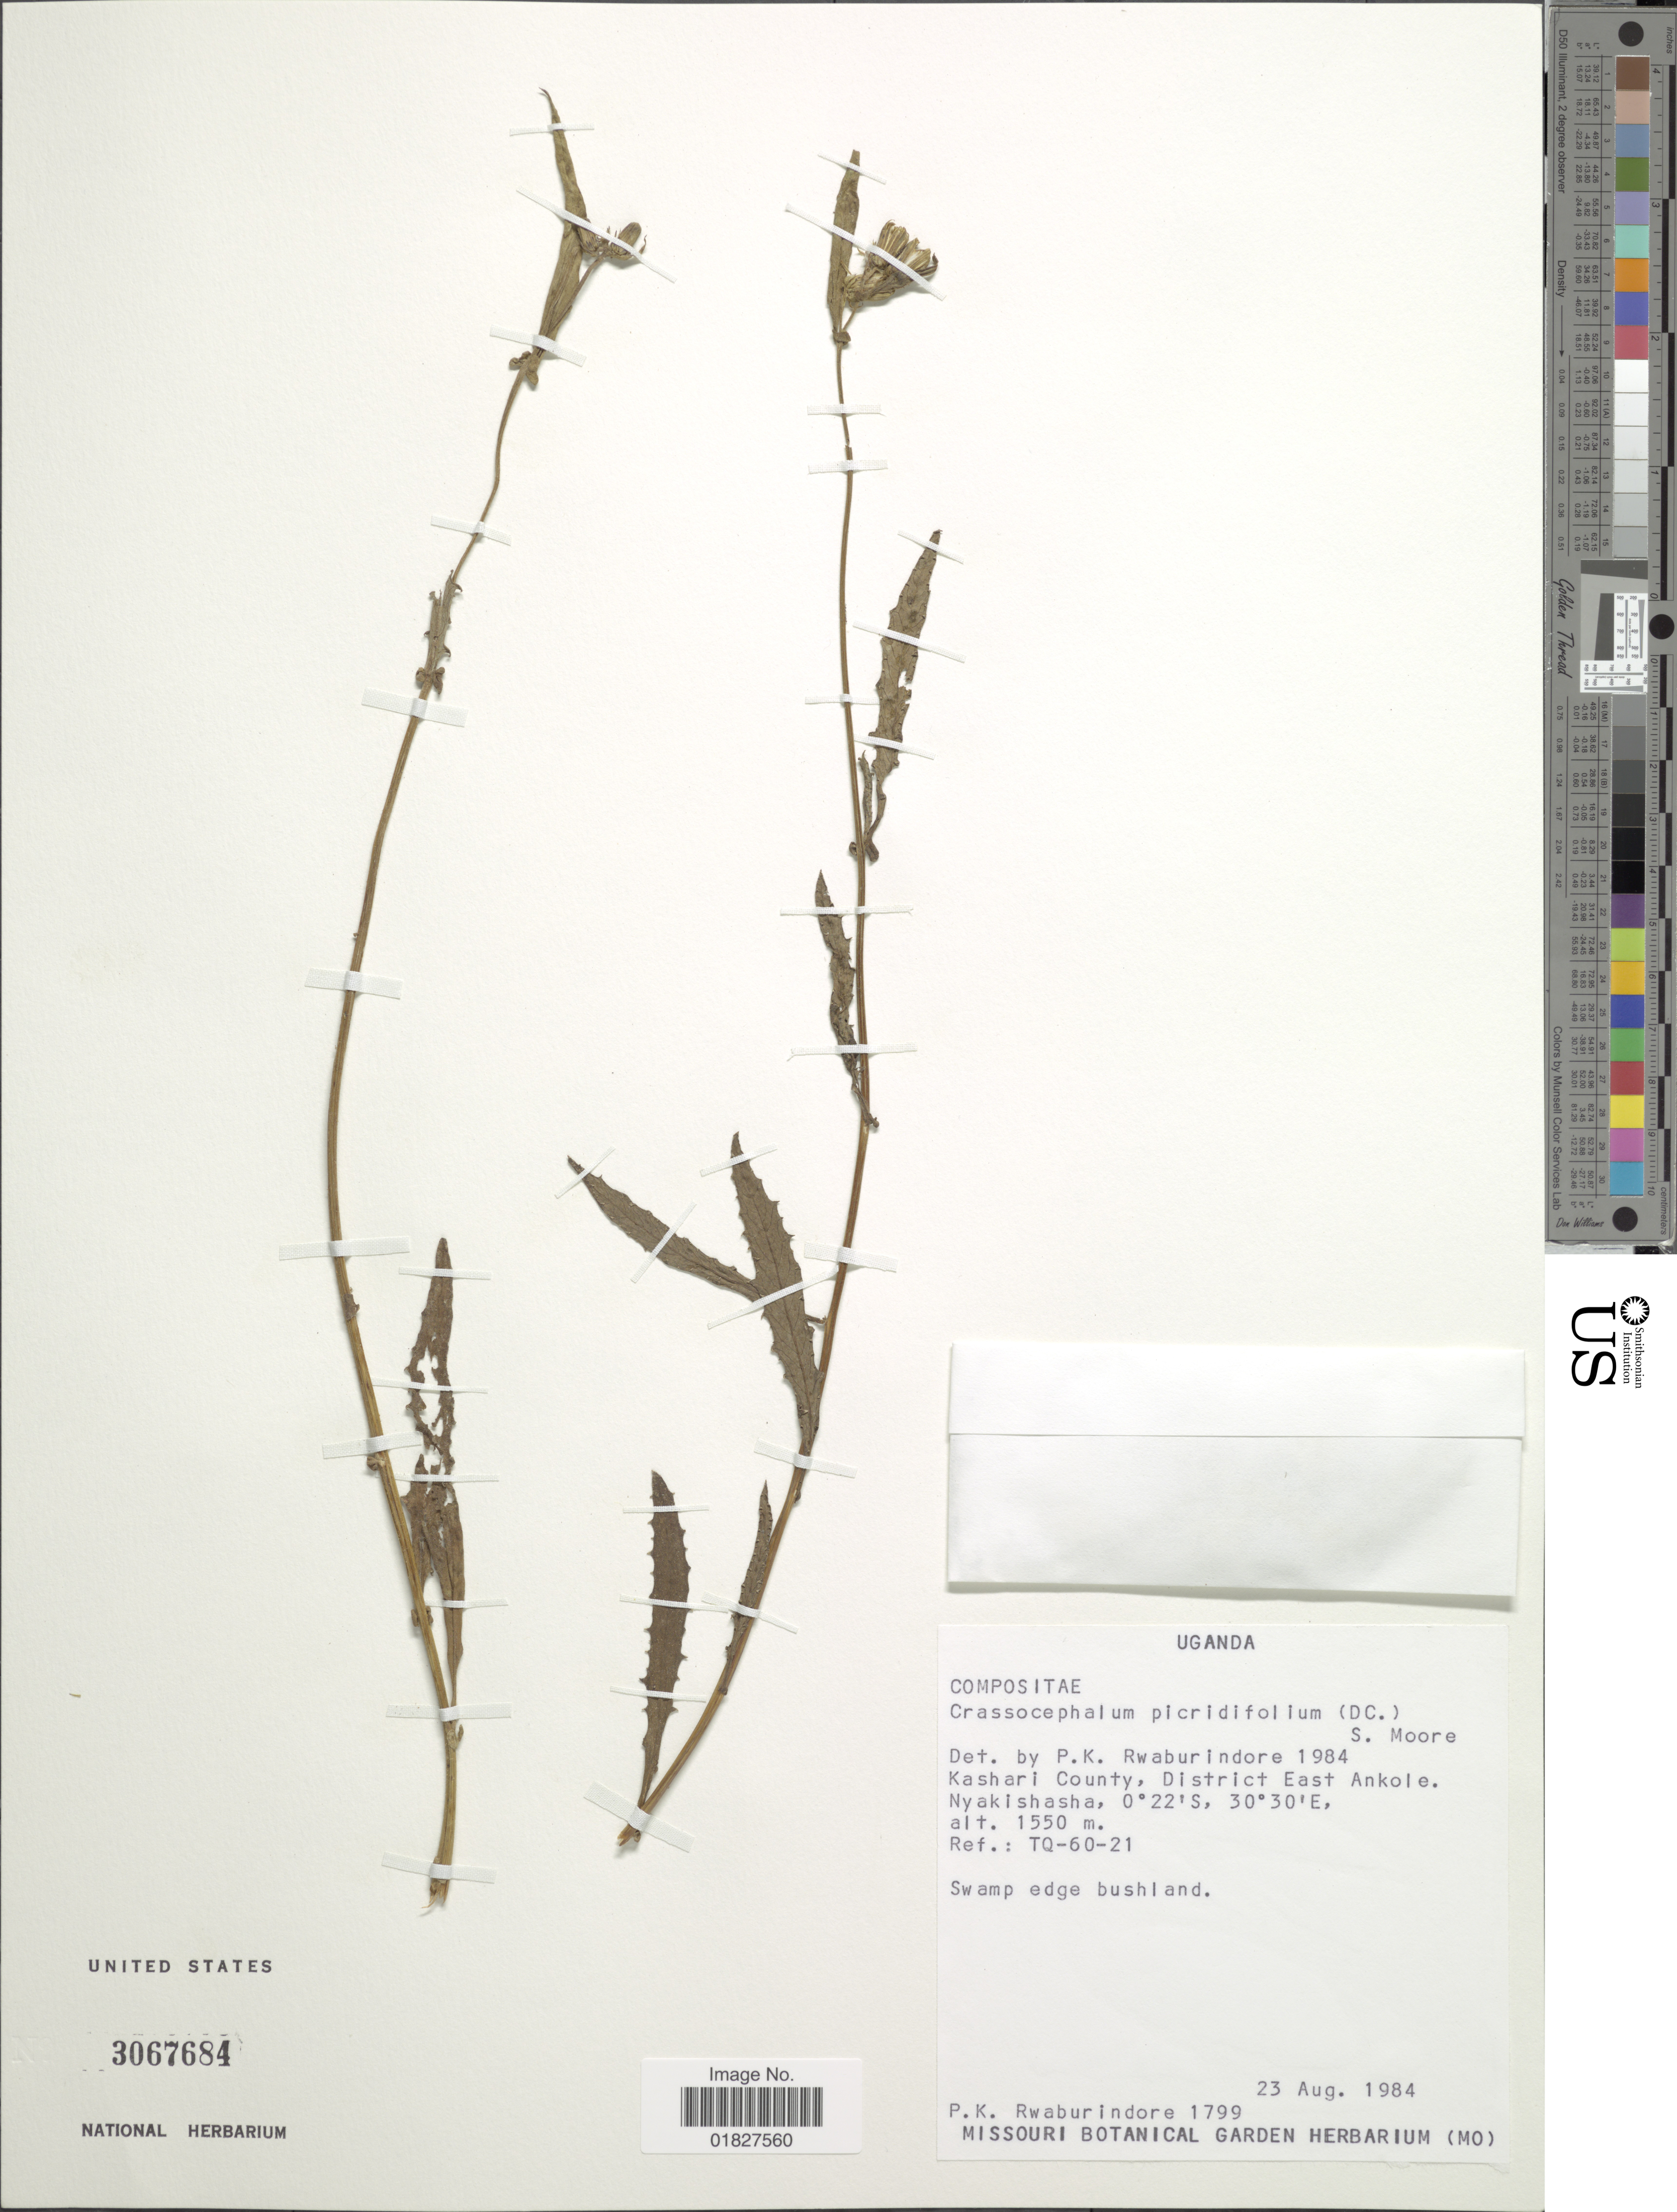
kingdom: Plantae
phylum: Tracheophyta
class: Magnoliopsida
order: Asterales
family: Asteraceae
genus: Crassocephalum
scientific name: Crassocephalum picridifolium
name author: (DC.) S. Moore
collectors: P. Rwaburindore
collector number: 1799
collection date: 1984-08-23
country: Uganda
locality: Kashari County, District East Ankole, Nyakishasha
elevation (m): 1550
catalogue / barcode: US 3067684